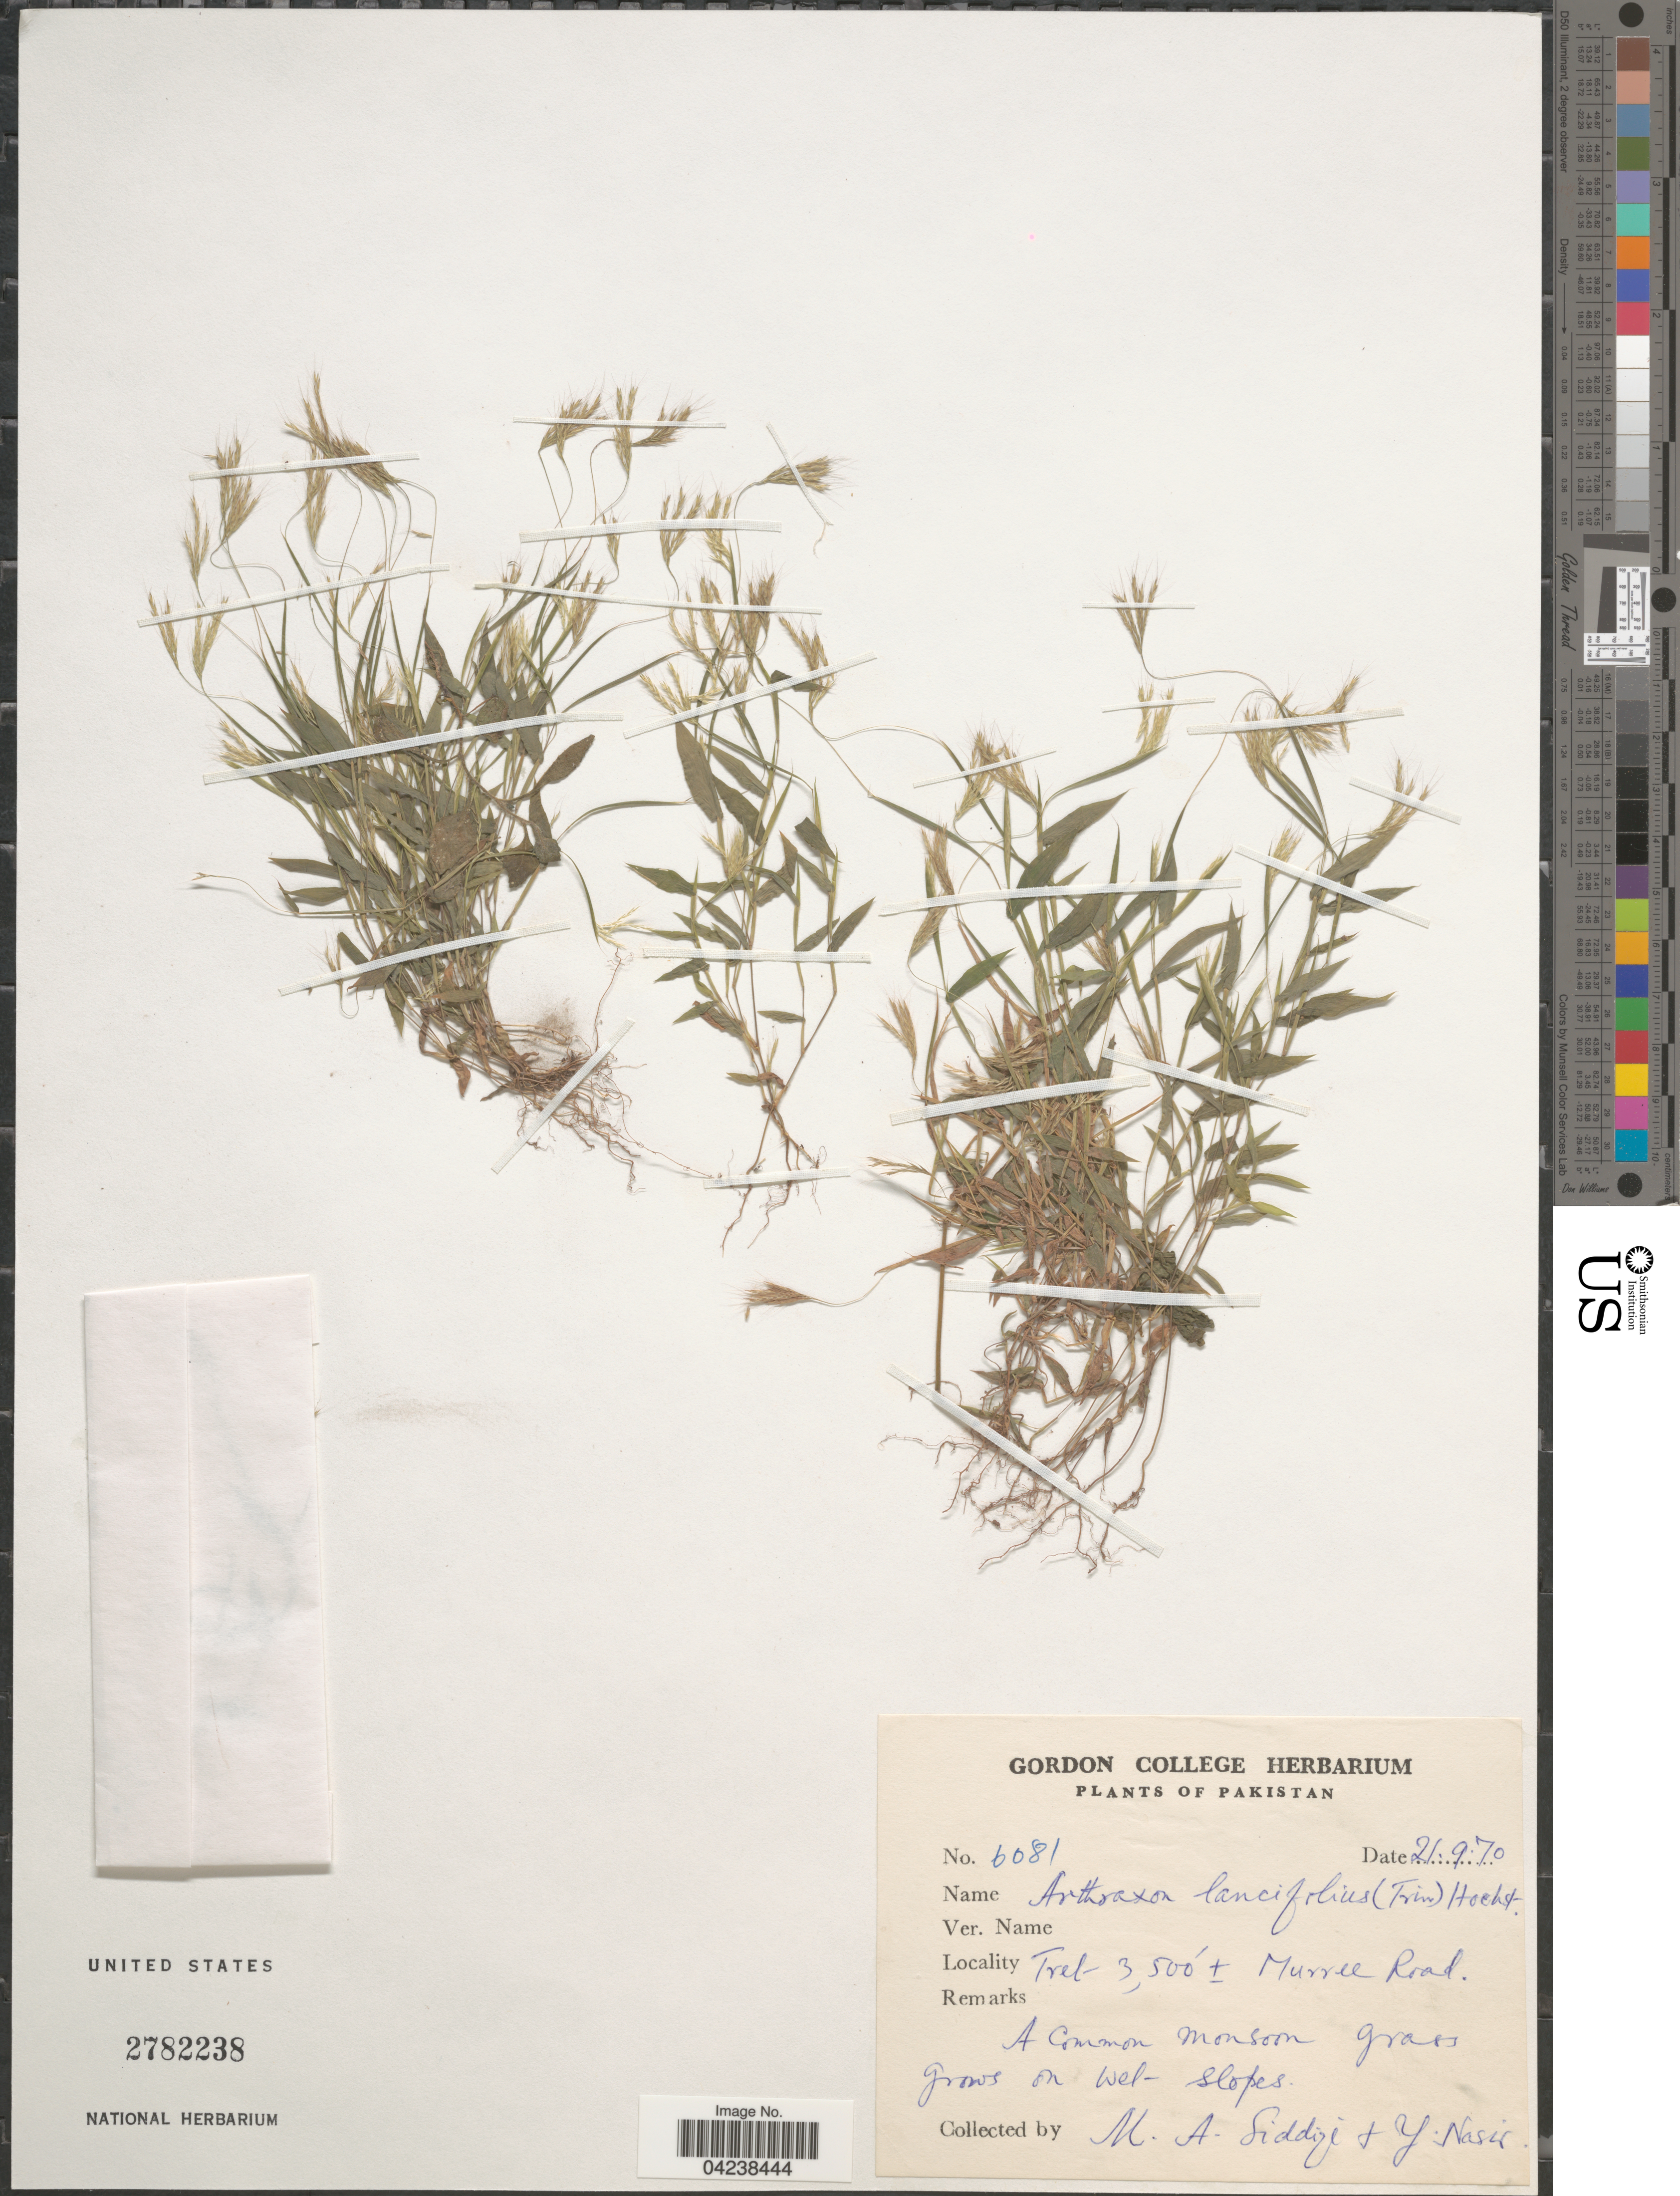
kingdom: Plantae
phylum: Tracheophyta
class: Liliopsida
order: Poales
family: Poaceae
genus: Arthraxon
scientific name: Arthraxon lanceolatus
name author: (Roxb.) Hochst.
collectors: M. Siddiqi & Y. Nasir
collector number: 6081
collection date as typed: Transcribed d/m/y: 21/9/70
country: Pakistan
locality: Tret, Murree Road.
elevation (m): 1067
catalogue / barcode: US 2782238